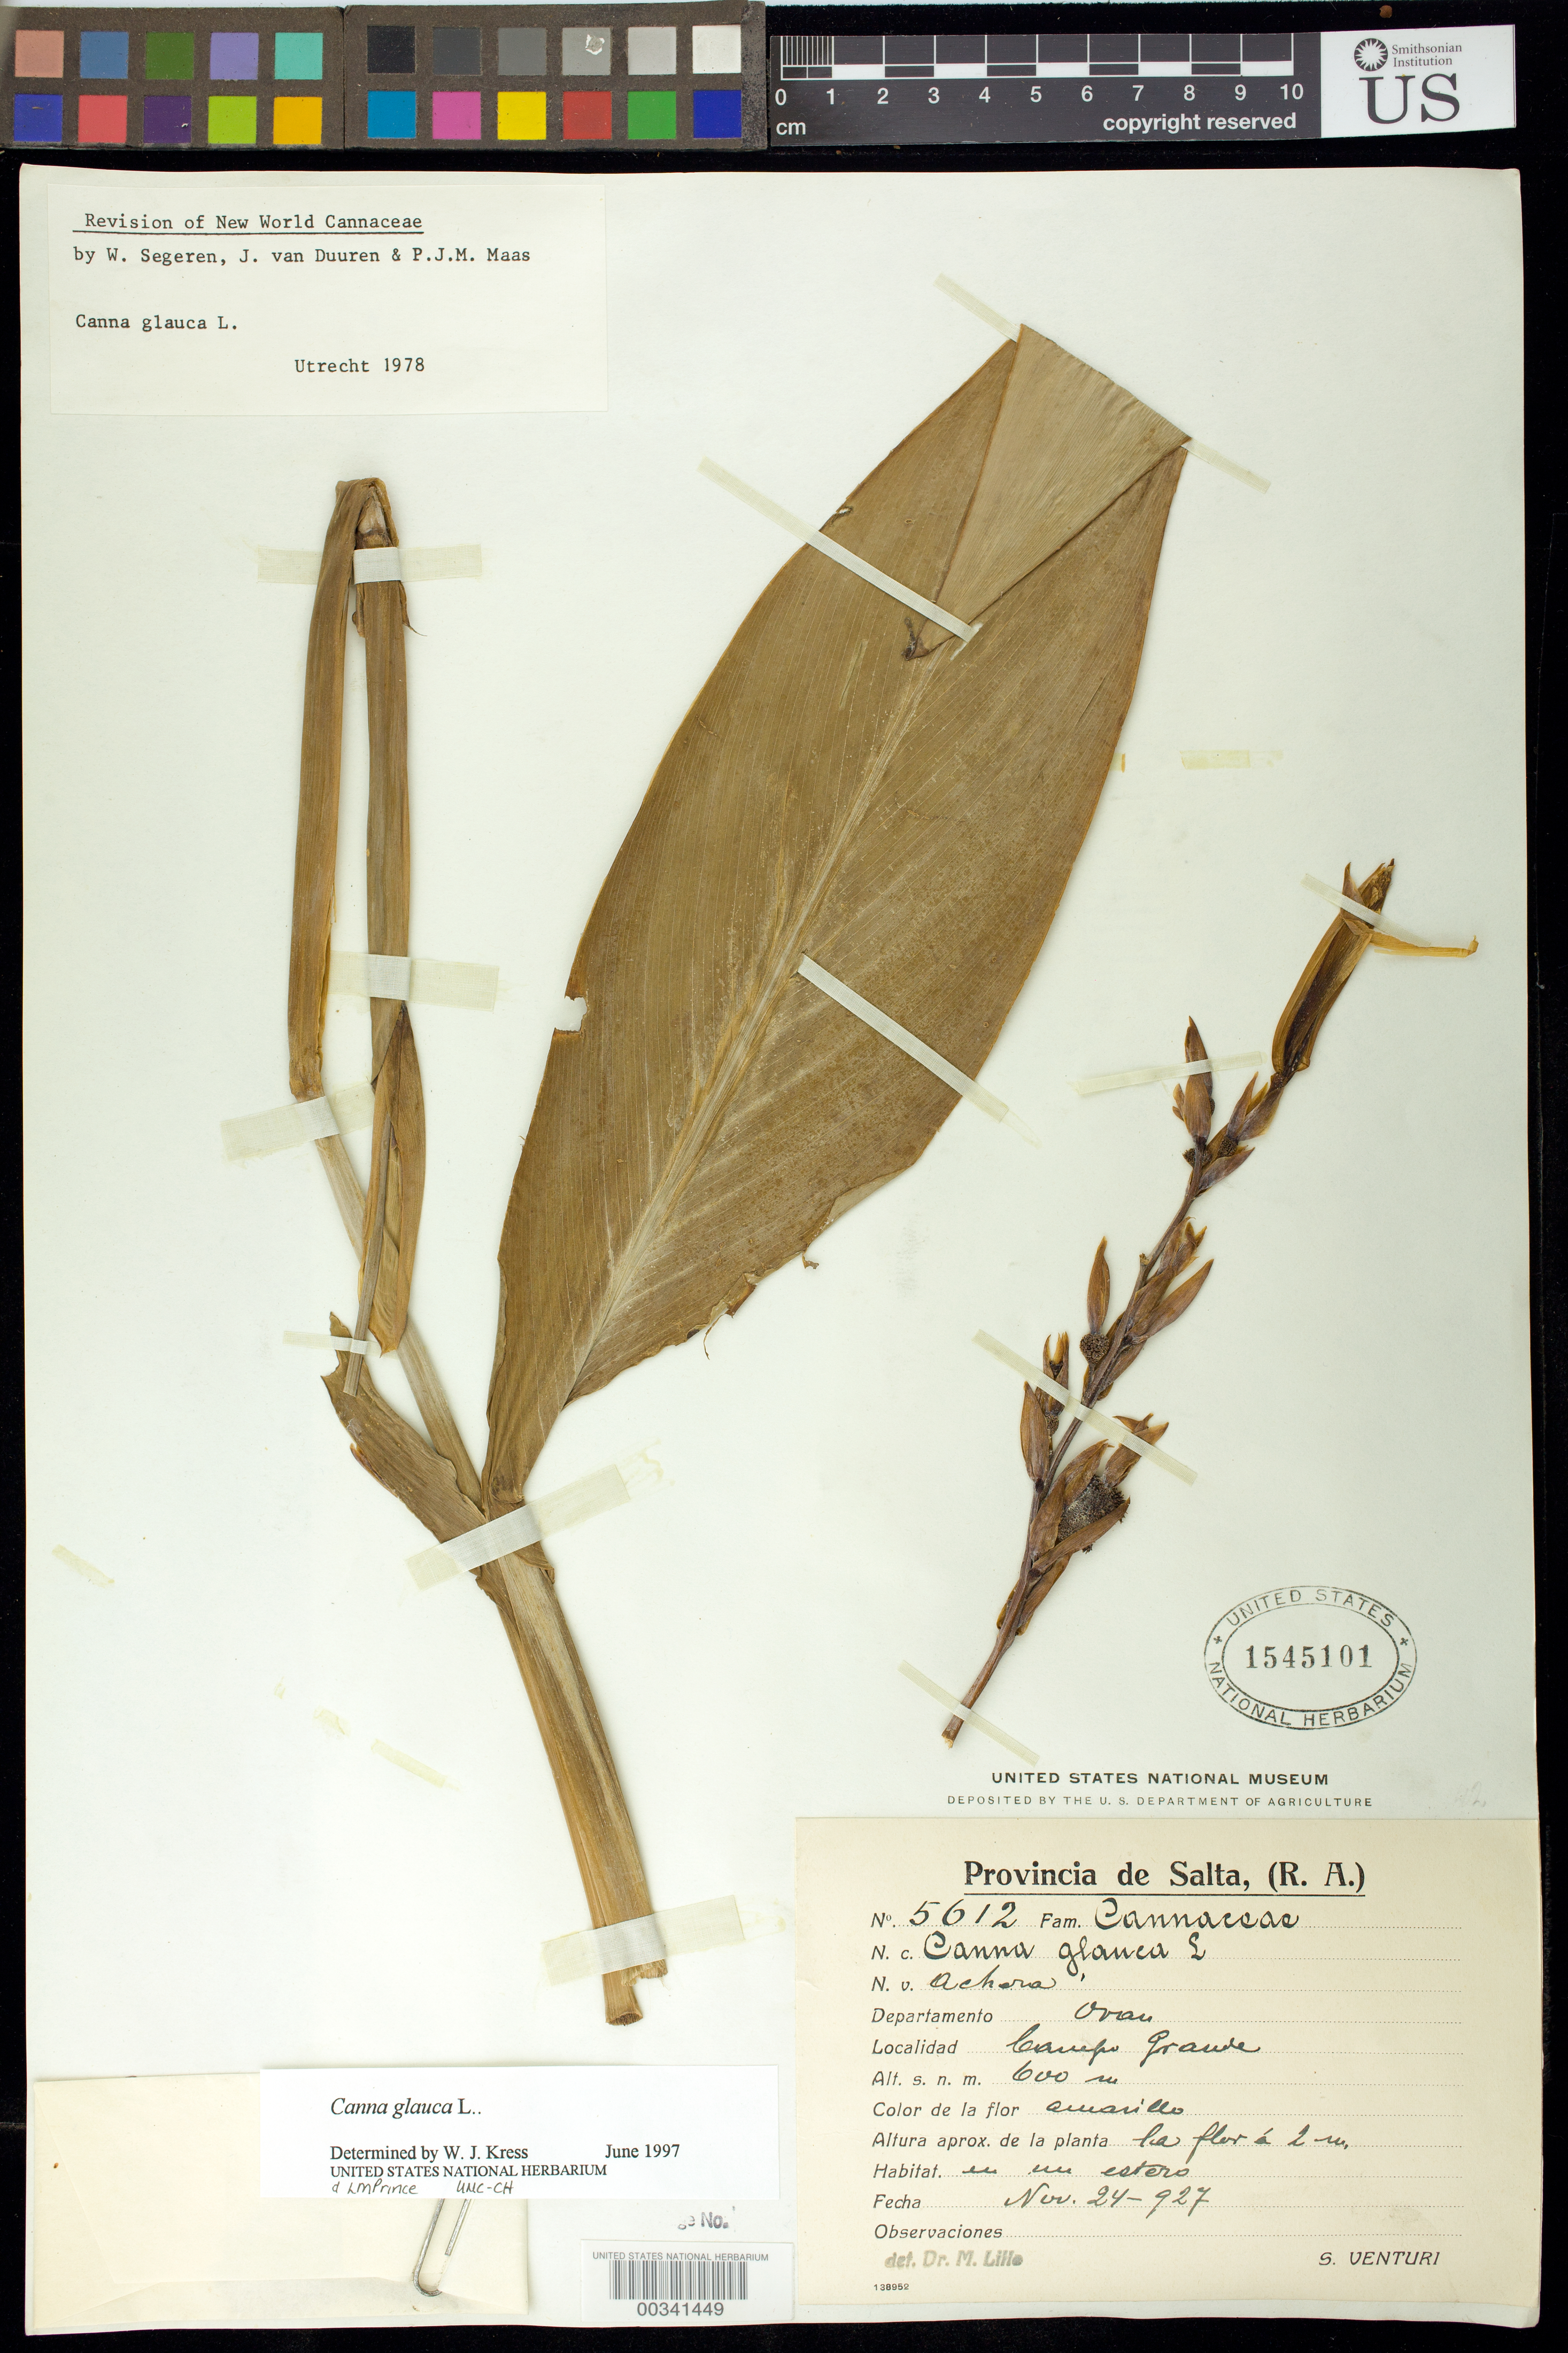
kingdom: Plantae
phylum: Tracheophyta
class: Liliopsida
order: Zingiberales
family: Cannaceae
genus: Canna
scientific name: Canna glauca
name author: L.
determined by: Segeren, W.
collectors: S. Venturi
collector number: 5612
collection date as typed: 24 Nov 1927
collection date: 1927-11-24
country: Argentina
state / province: Salta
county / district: Orán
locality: Campo Grande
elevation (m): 600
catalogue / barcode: US 1545101